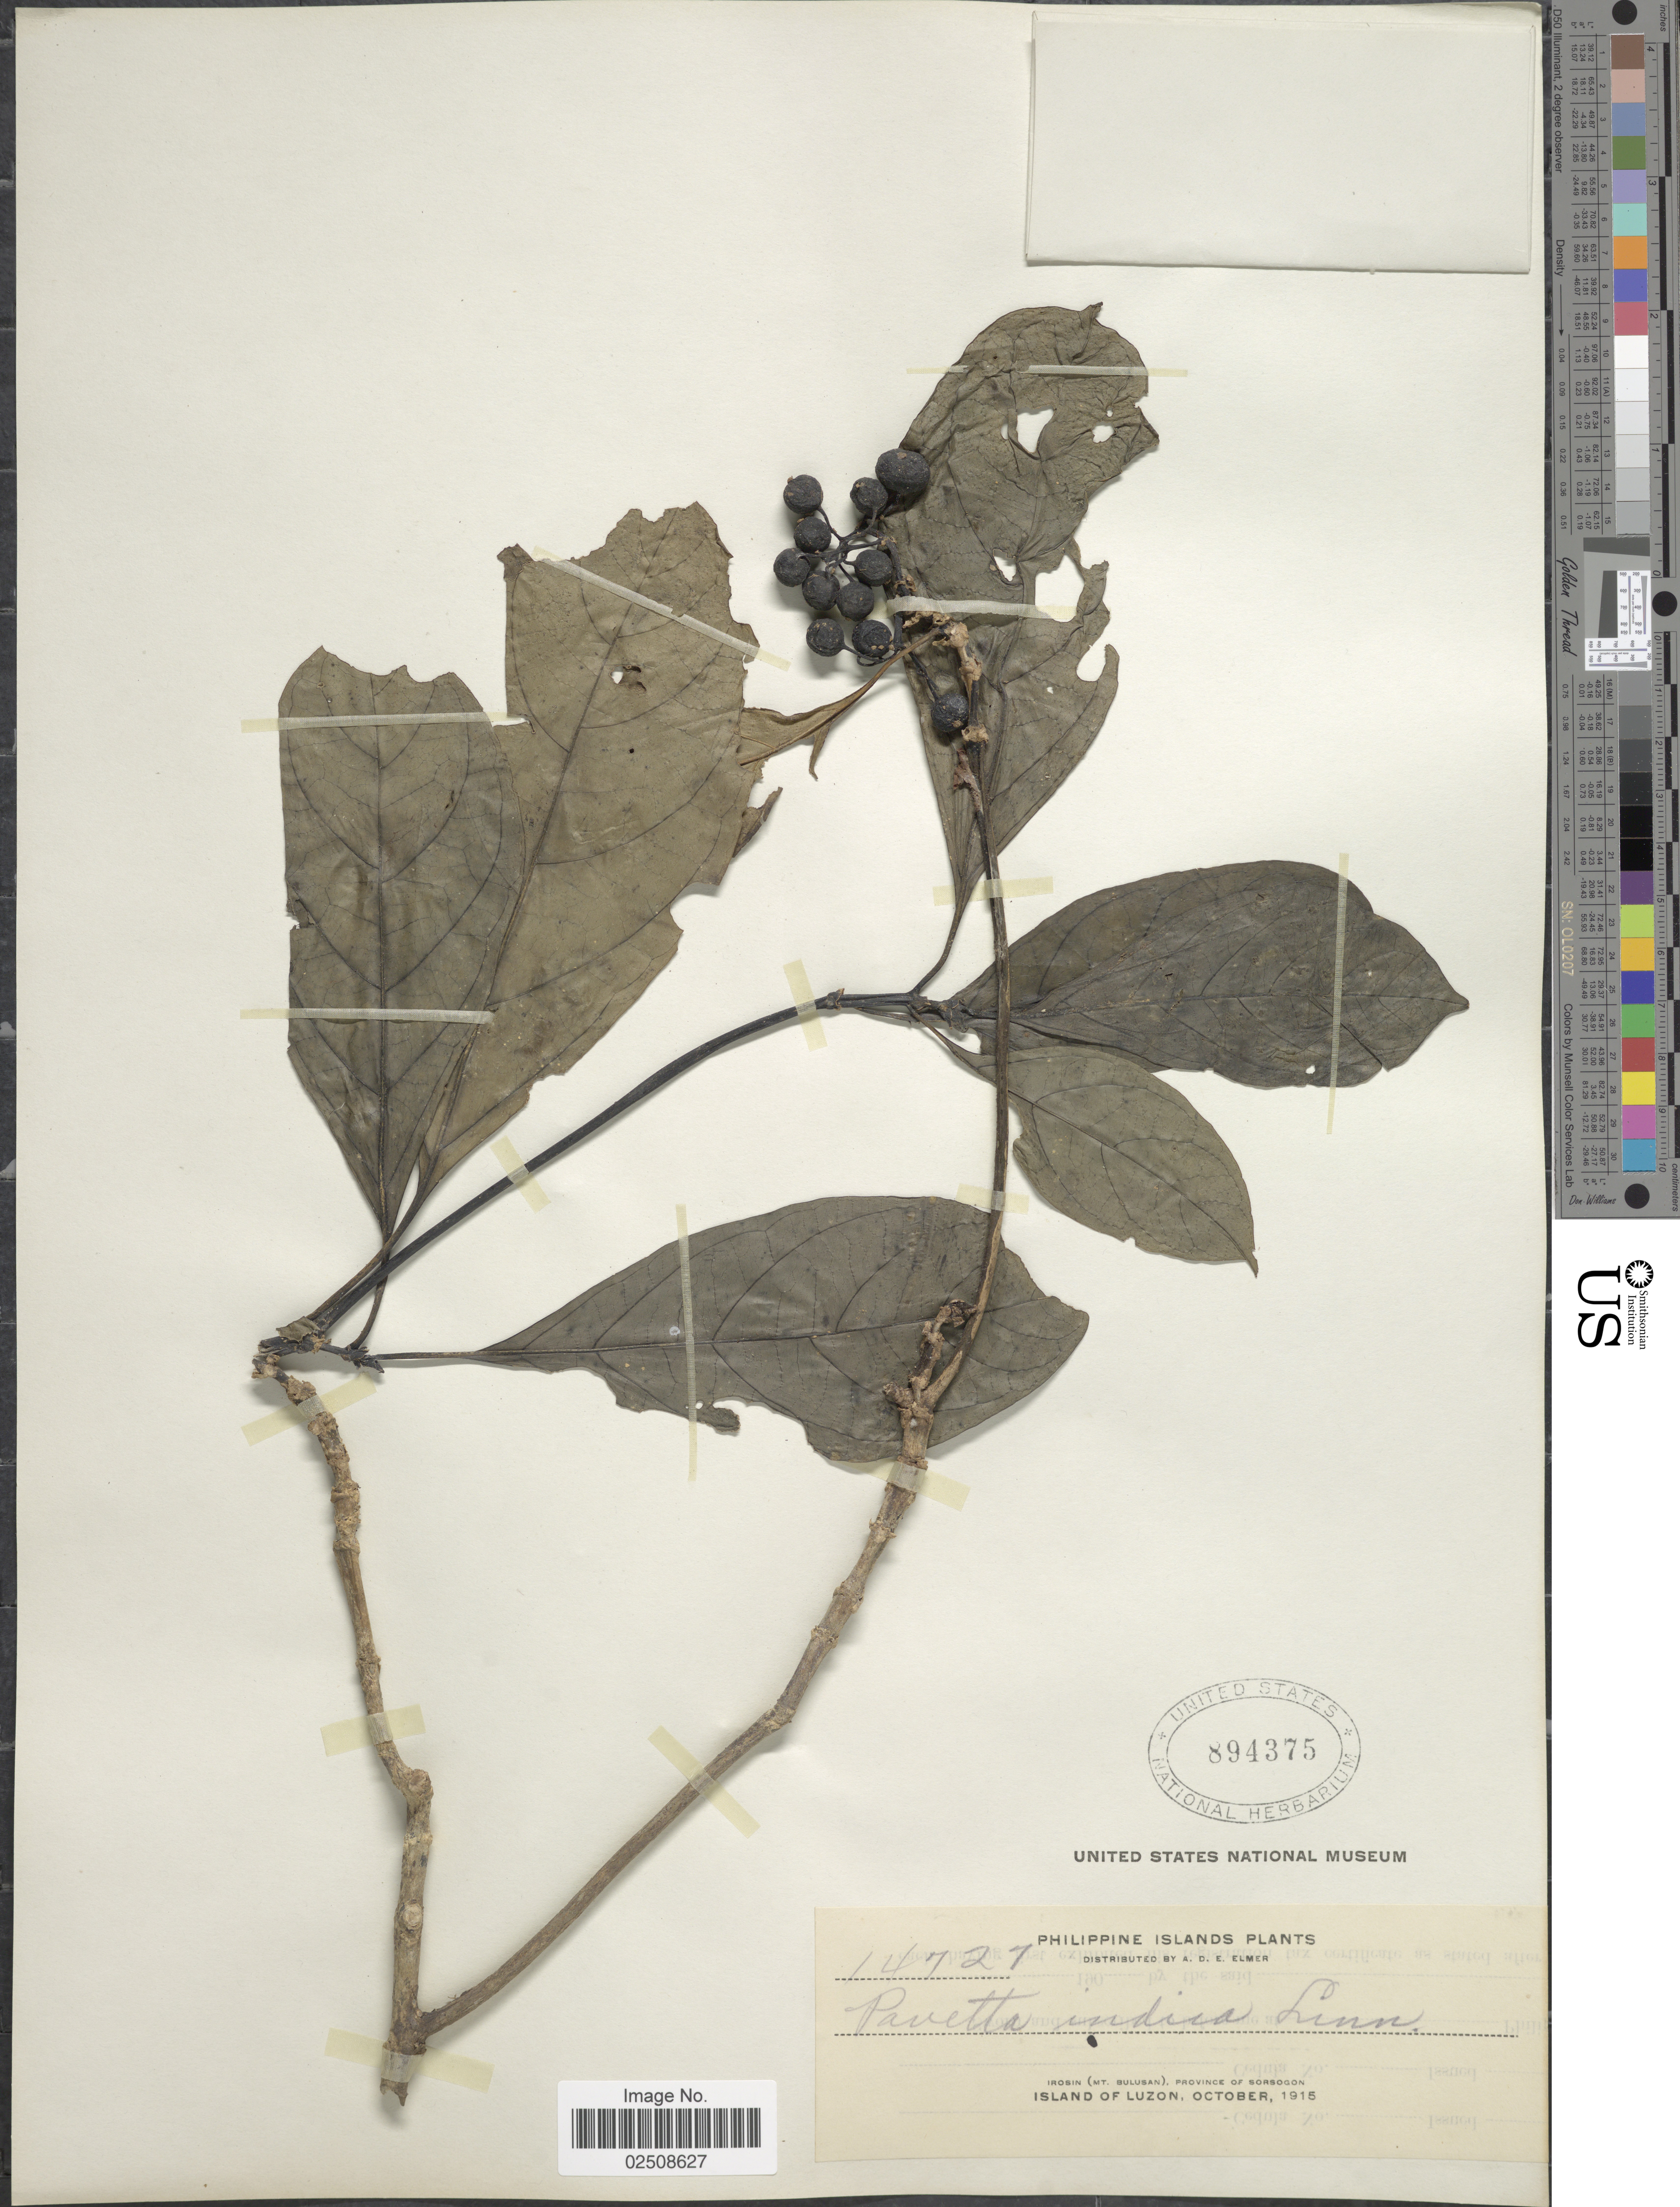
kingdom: Plantae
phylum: Tracheophyta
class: Magnoliopsida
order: Gentianales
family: Rubiaceae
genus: Pavetta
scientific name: Pavetta indica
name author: L.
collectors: A. D. E. Elmer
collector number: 14727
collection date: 1915-10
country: Philippines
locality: Philippine Islands. Irosin (Mt. Bulusan), Province of Sorsogon. Island of Luzon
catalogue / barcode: US 894375